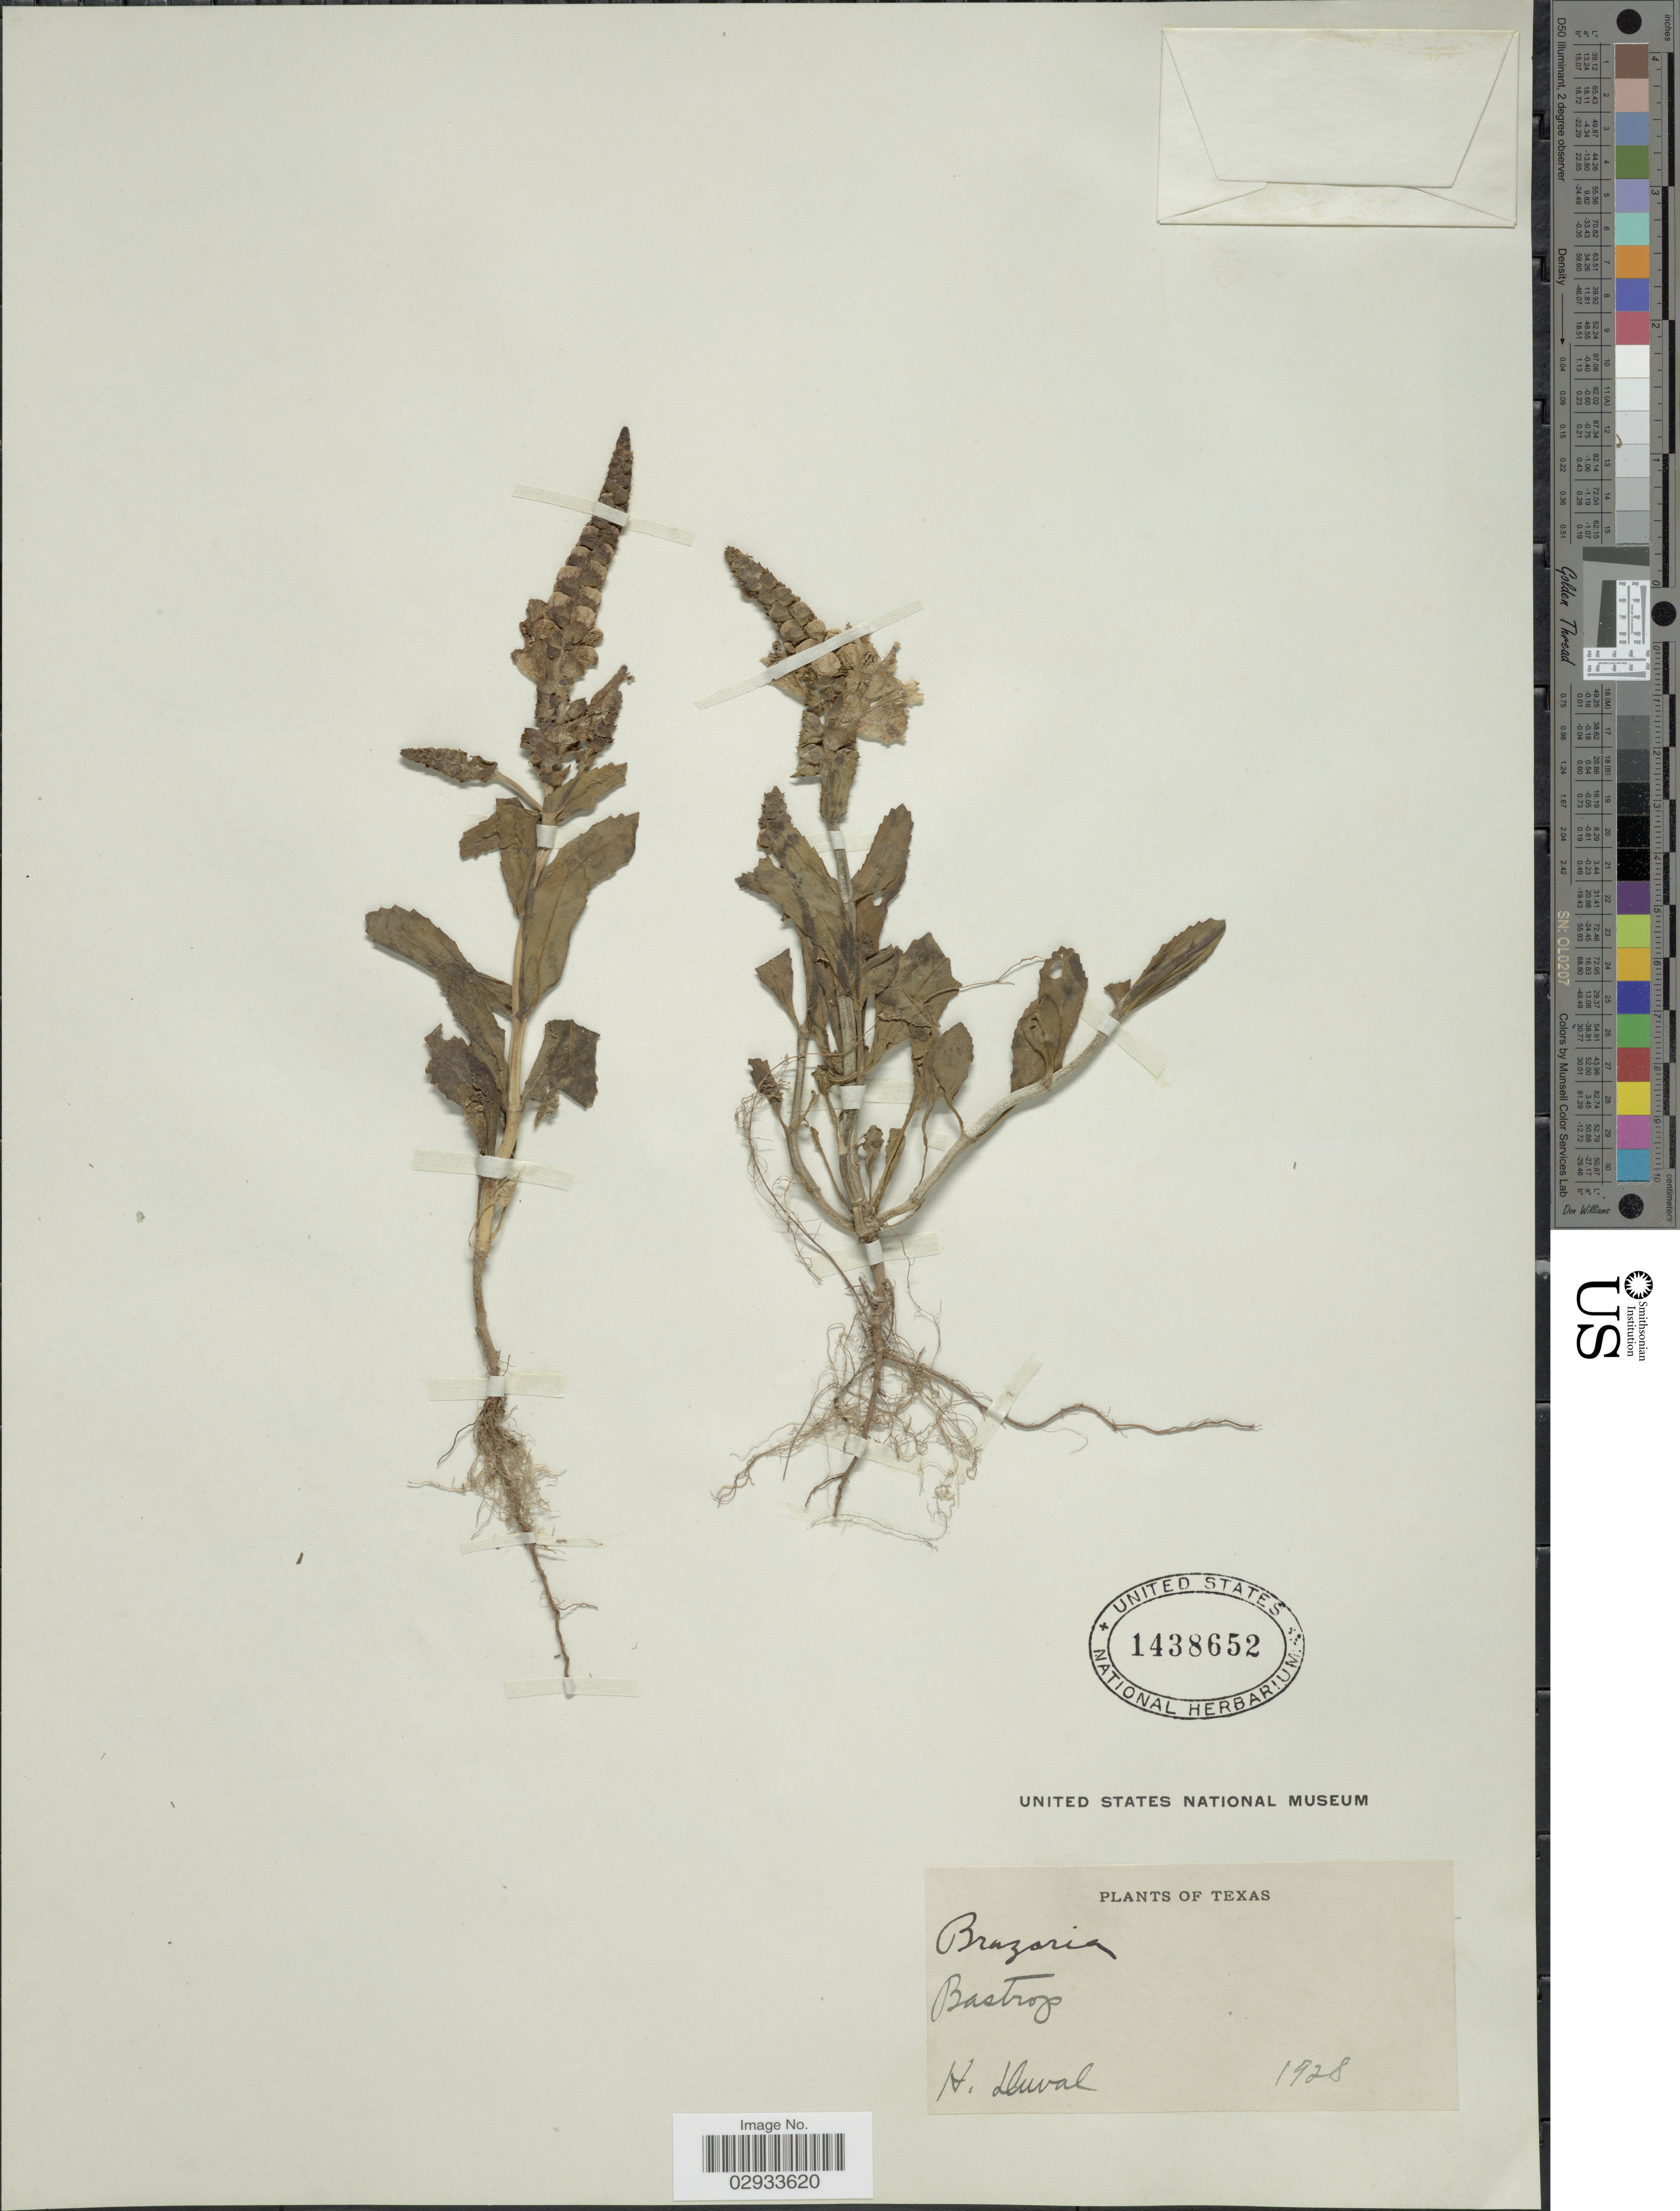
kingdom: Plantae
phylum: Tracheophyta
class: Magnoliopsida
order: Lamiales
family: Lamiaceae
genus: Brazoria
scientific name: Brazoria truncata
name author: (Benth.) Engelm. & A. Gray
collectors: H. Duval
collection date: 1928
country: United States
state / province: Texas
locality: Bastrop.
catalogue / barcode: US 1438652